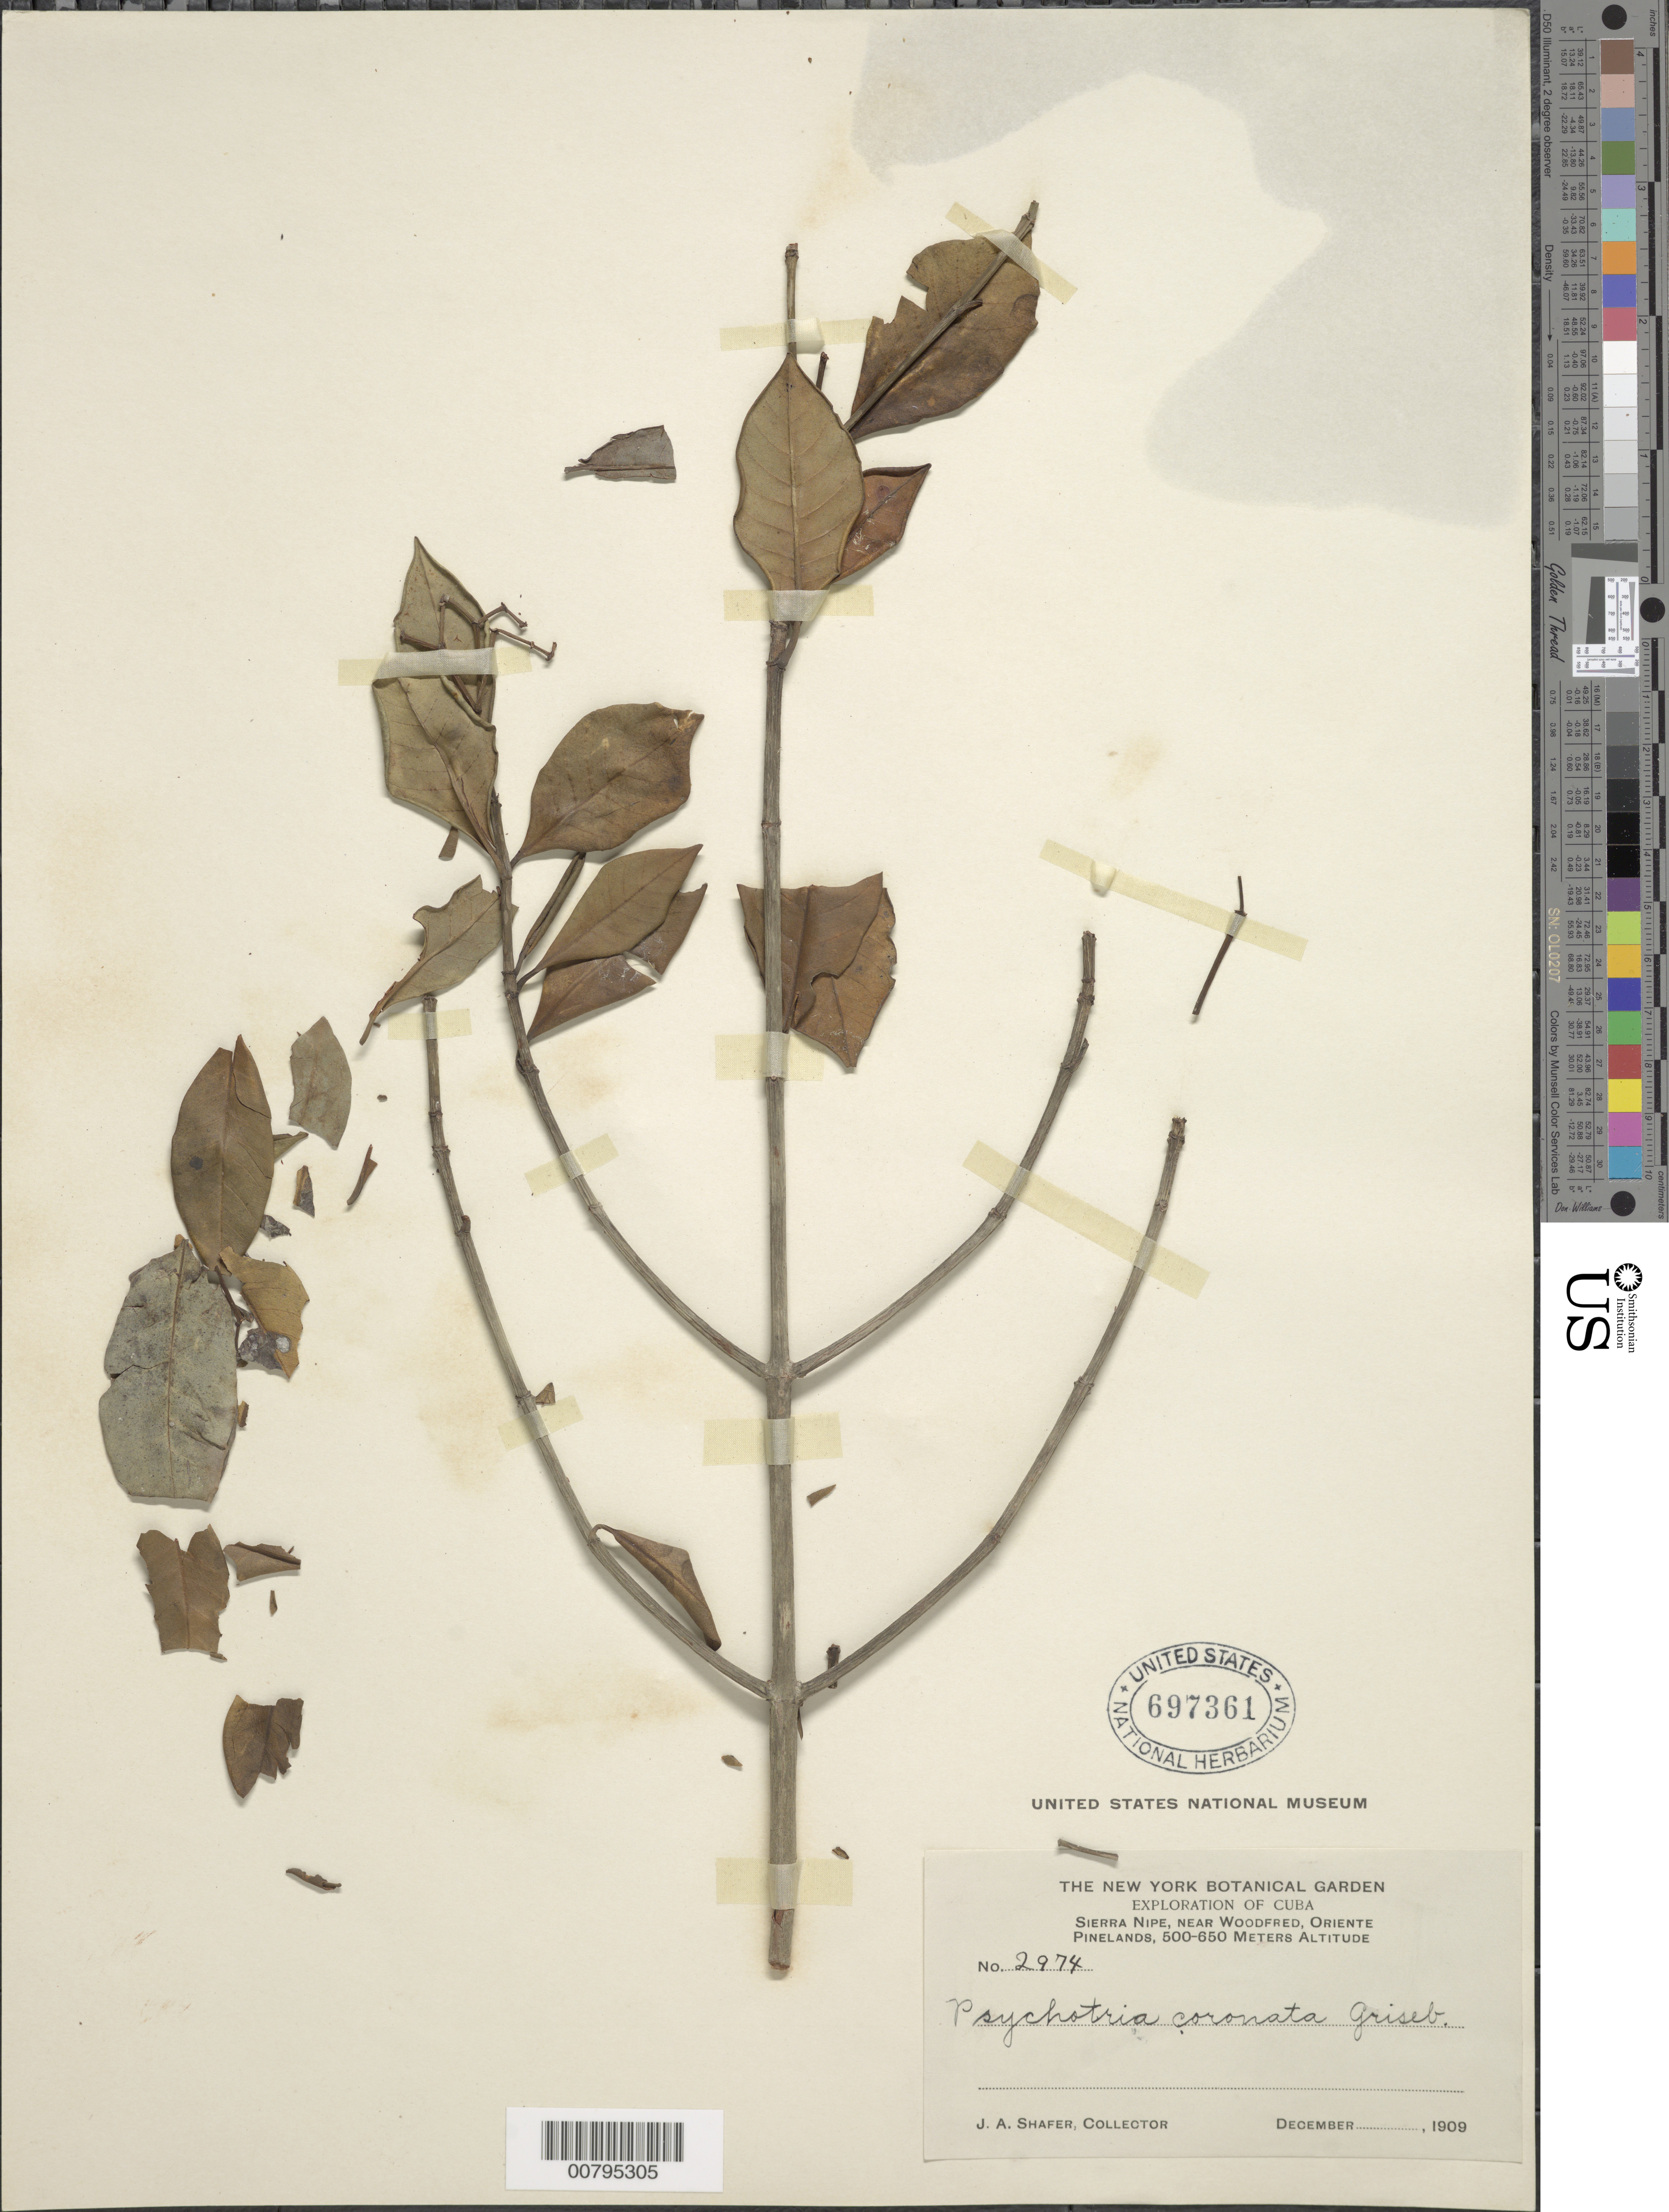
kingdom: Plantae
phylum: Tracheophyta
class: Magnoliopsida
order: Gentianales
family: Rubiaceae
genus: Psychotria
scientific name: Psychotria revoluta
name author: DC.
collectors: J. A. Shafer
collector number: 2974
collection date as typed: Dec 1909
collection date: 1909-12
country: Cuba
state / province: Oriente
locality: Sierra Nipe, near Woodfred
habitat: Pinelands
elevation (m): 500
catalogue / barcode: US 697361